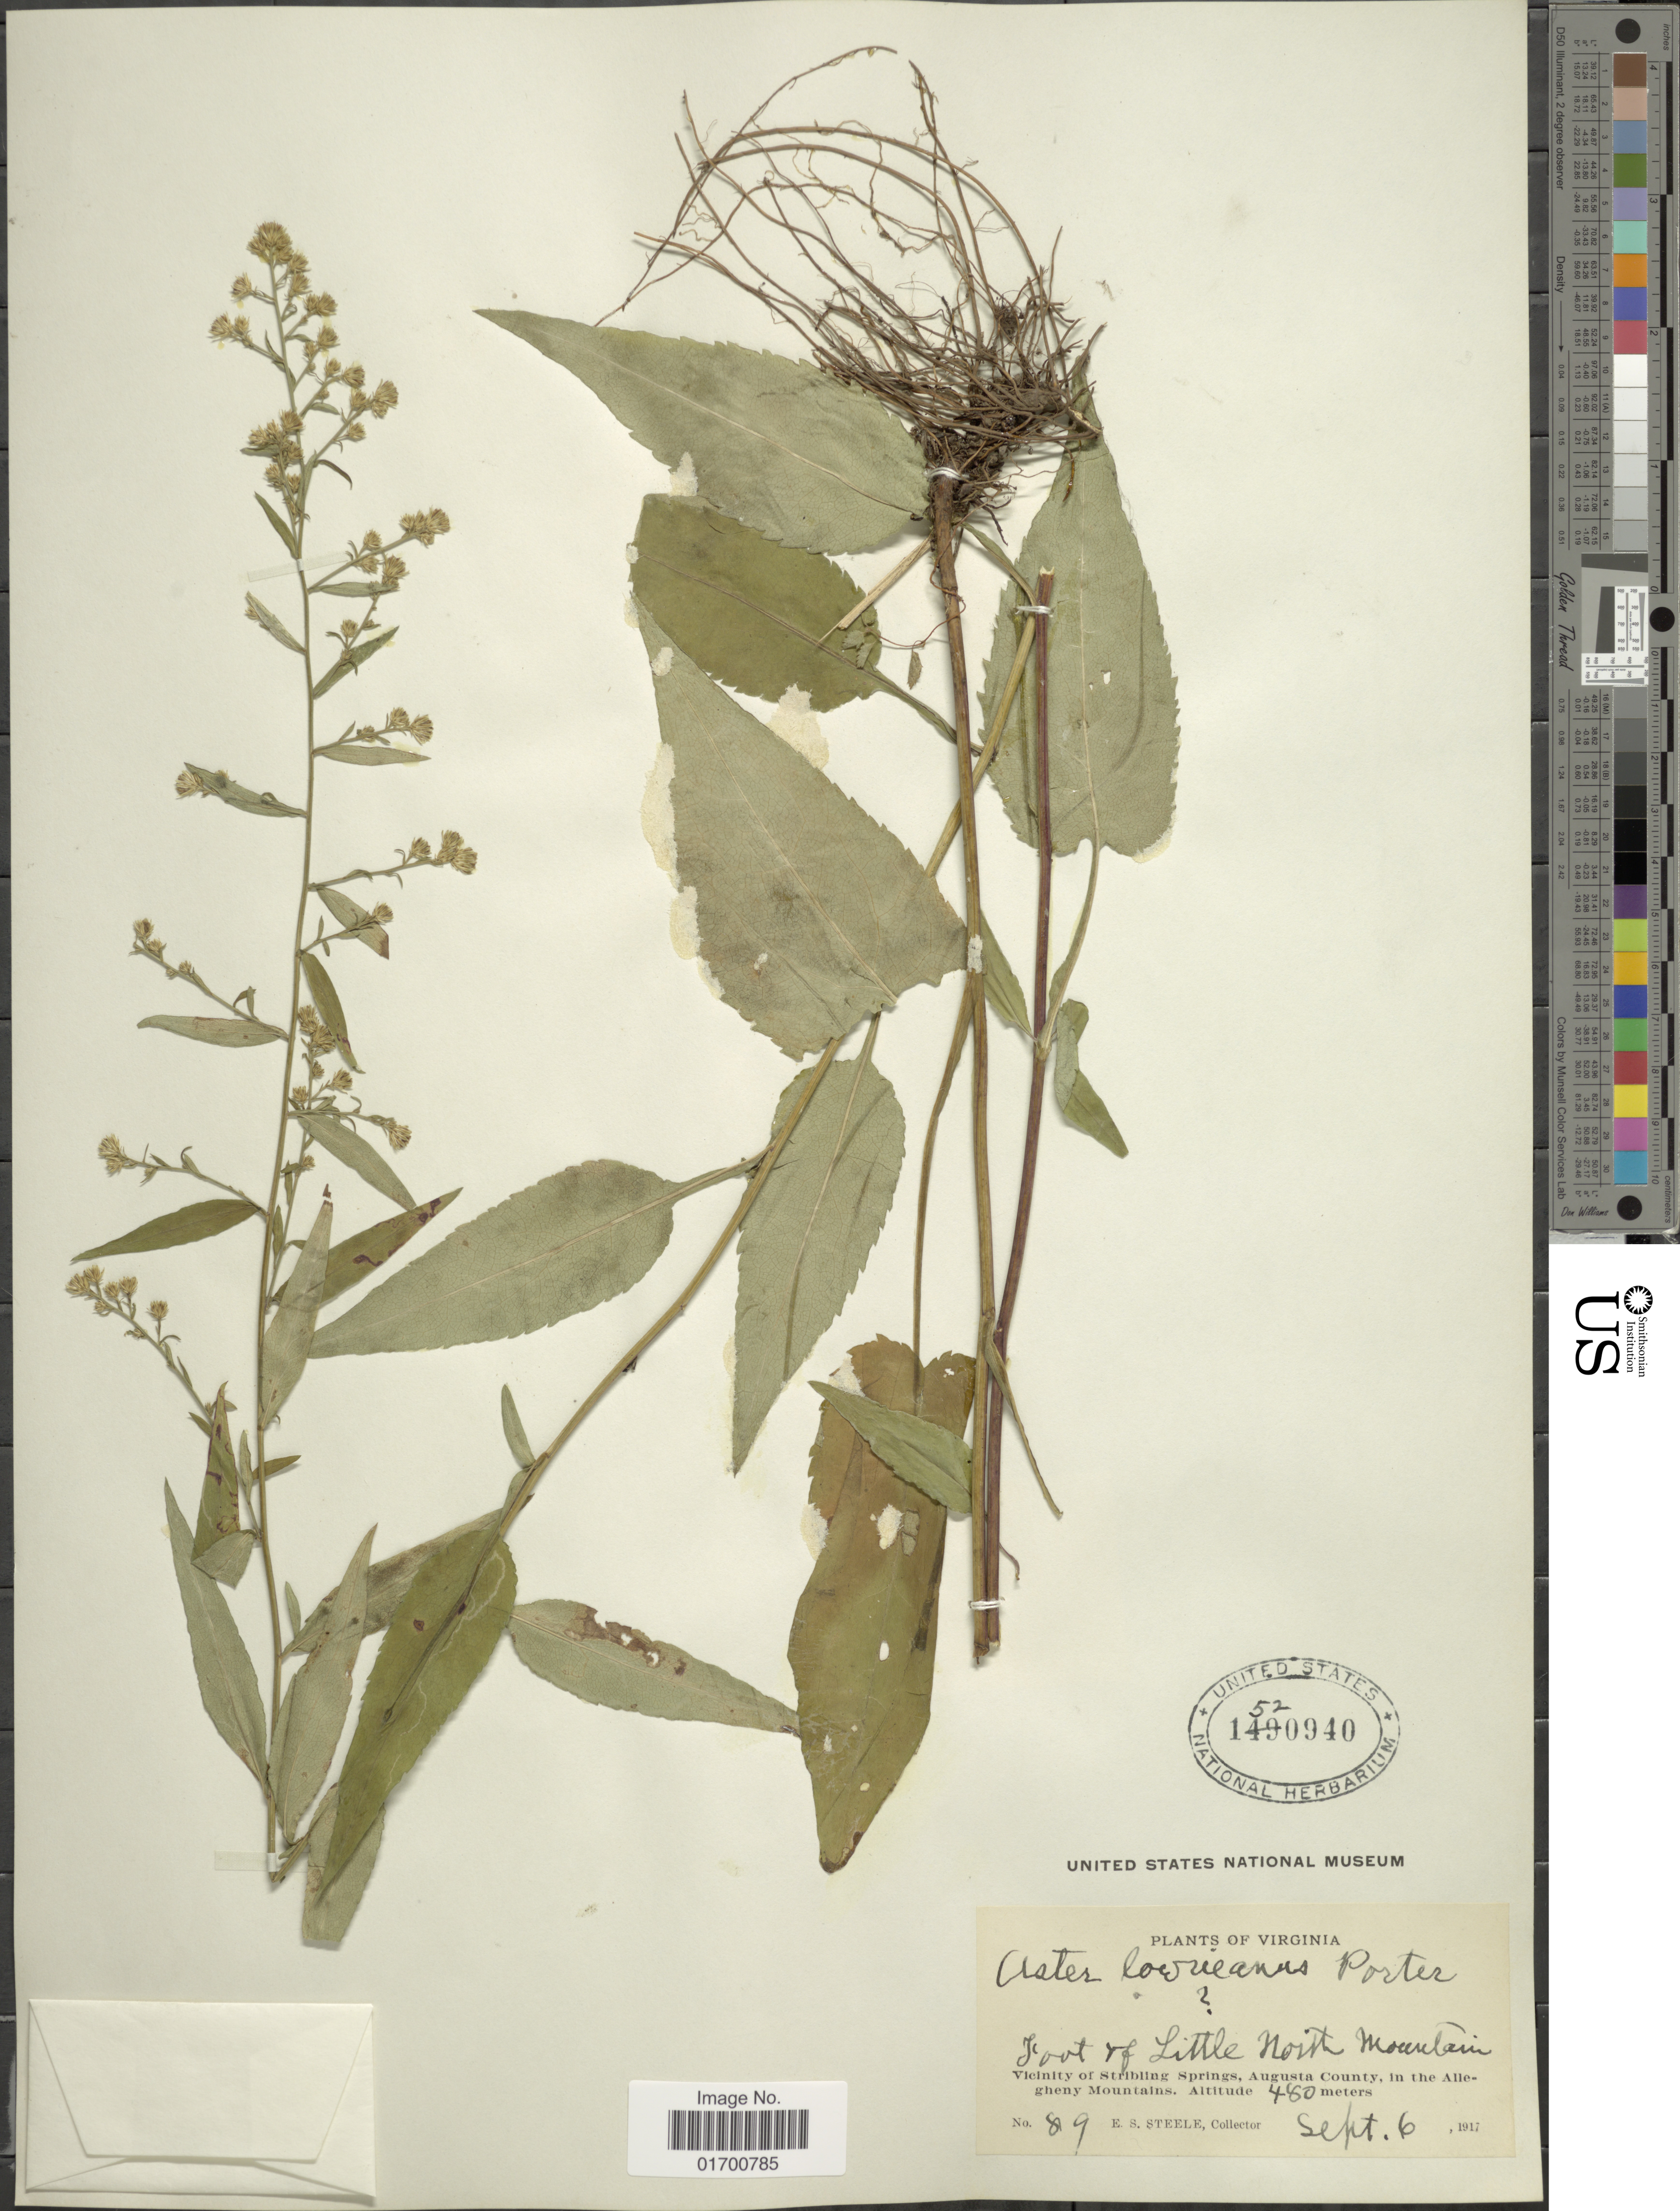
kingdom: Plantae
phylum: Tracheophyta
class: Magnoliopsida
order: Asterales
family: Asteraceae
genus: Symphyotrichum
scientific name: Symphyotrichum lowrieanum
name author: (Porter) G.L. Nesom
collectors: E. Steele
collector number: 89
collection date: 1917-09-06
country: United States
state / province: Virginia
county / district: Augusta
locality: Foot of LittleNorth Mountain, Vicinity of Stribling Springs, Augusta County, in the Allegheny Mountains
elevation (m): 480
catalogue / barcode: US 1520940